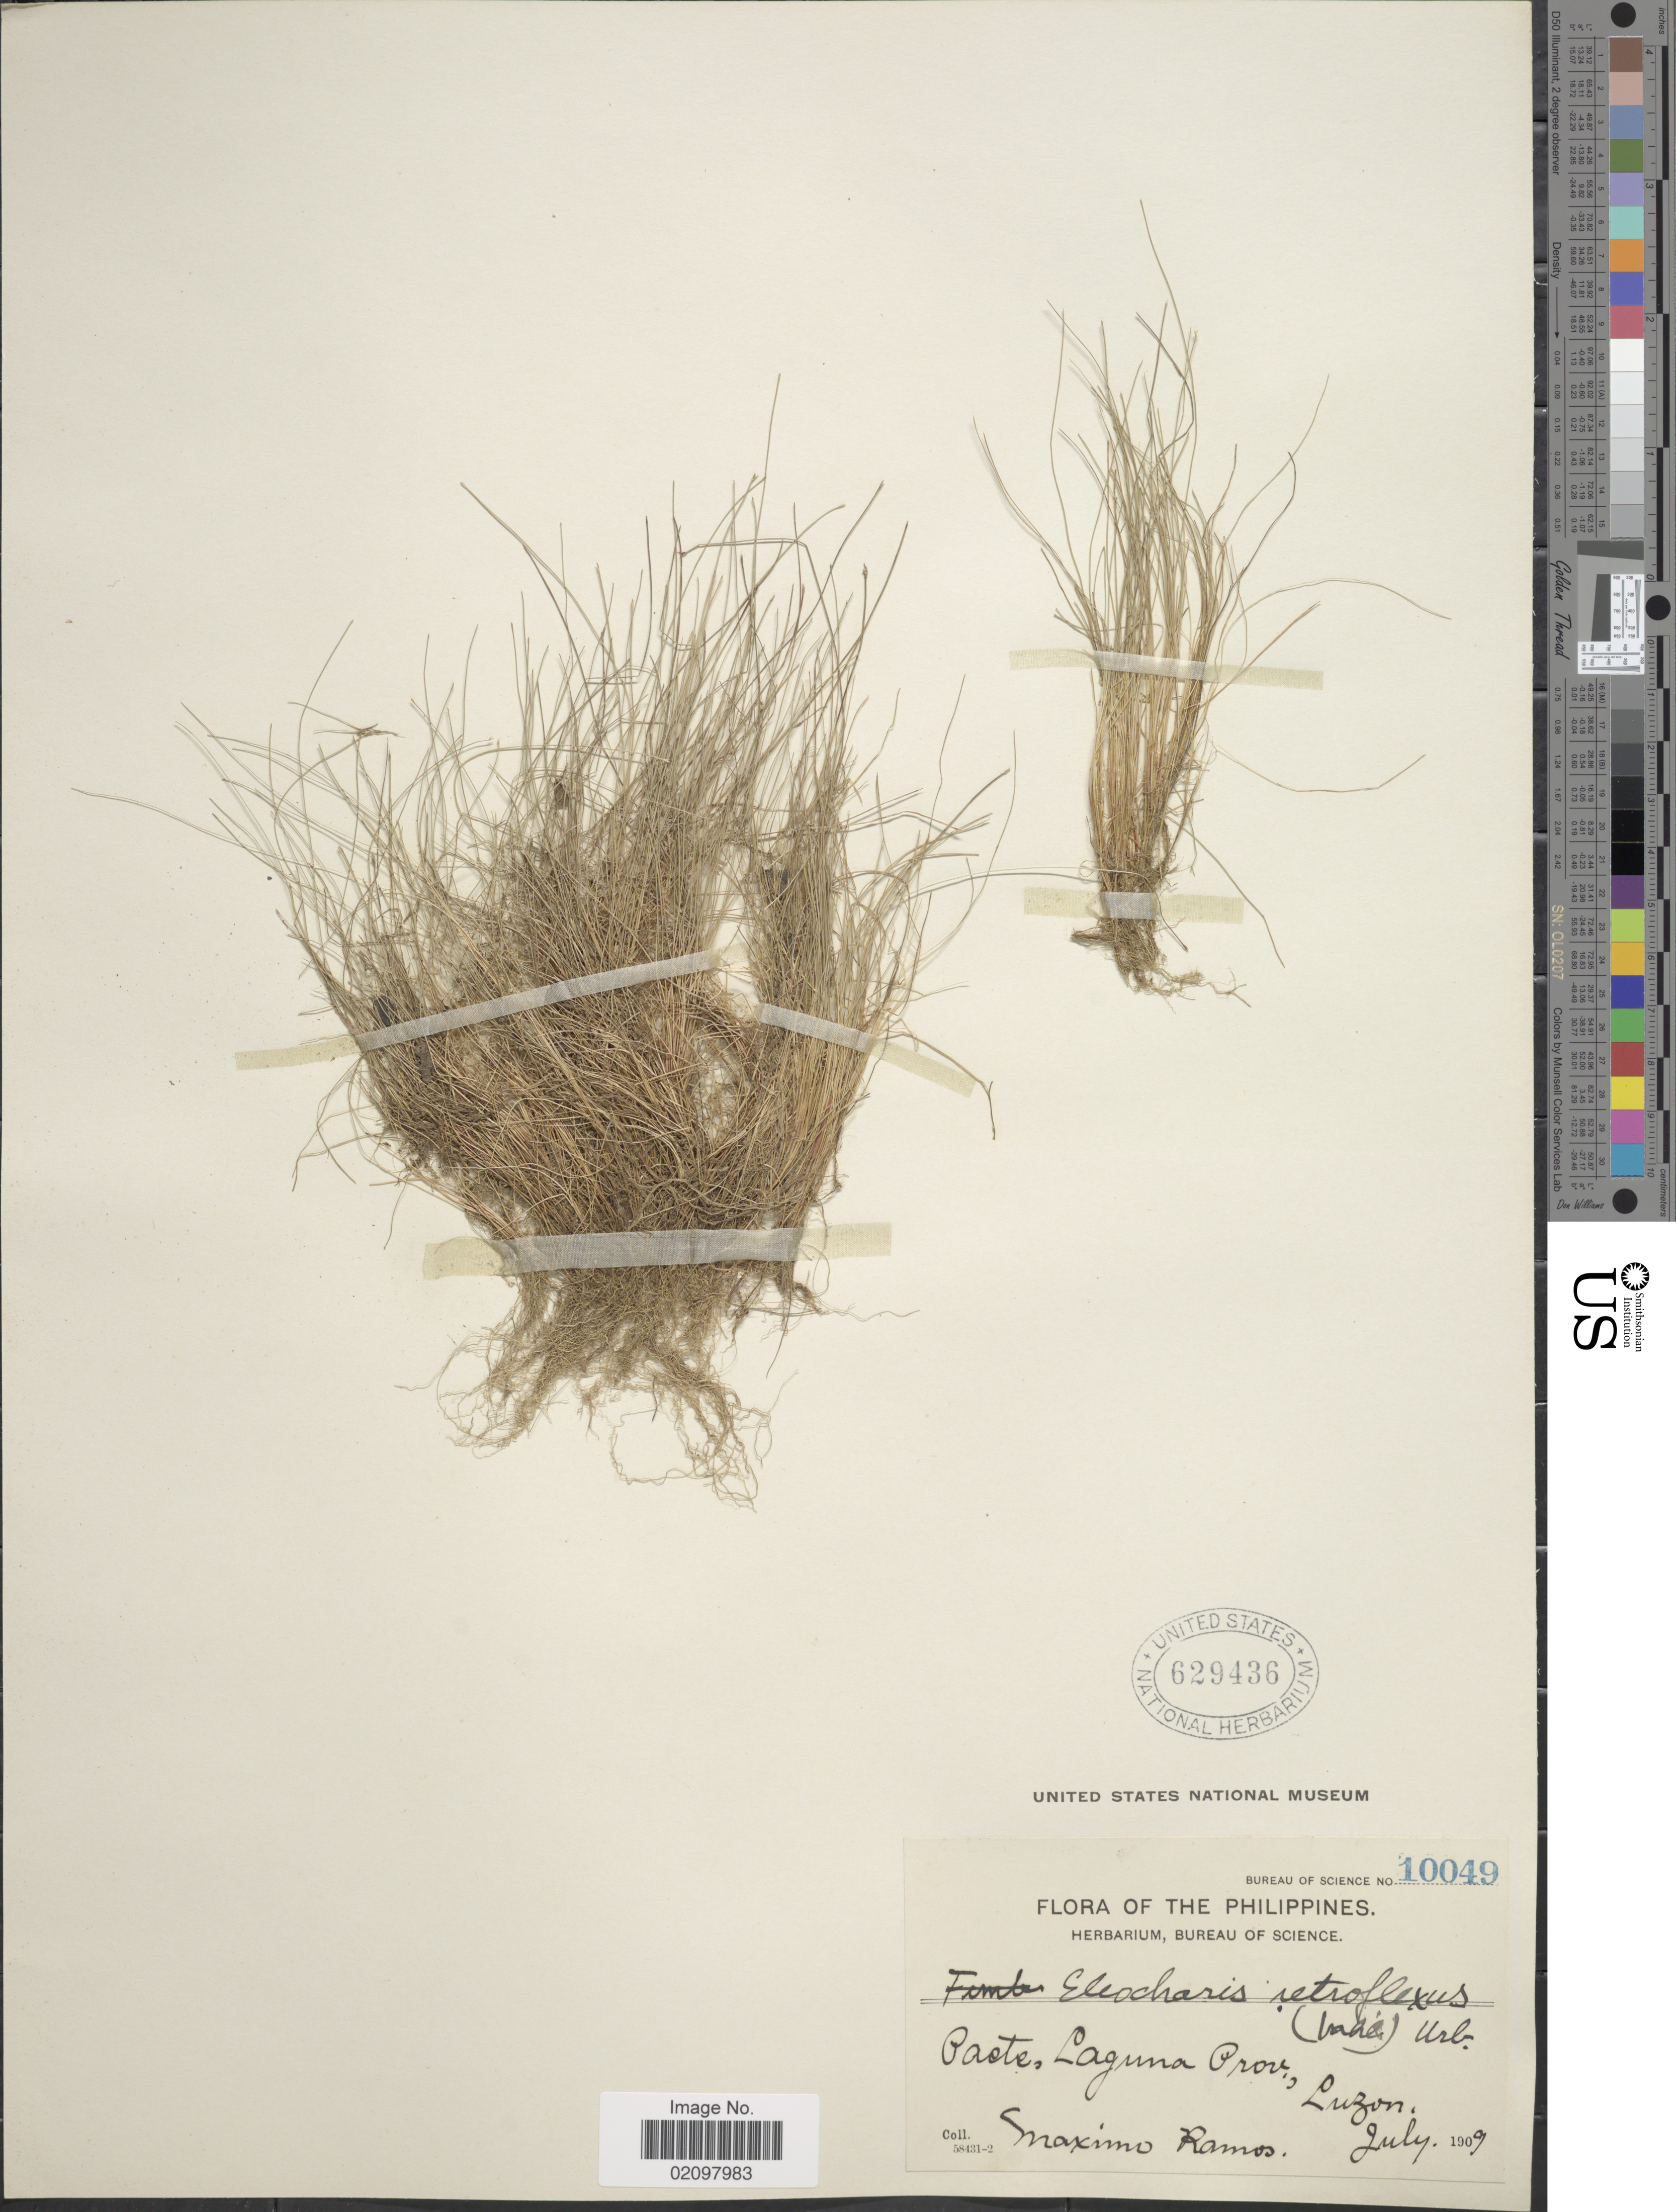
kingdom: Plantae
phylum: Tracheophyta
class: Liliopsida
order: Poales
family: Cyperaceae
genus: Eleocharis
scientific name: Eleocharis retroflexa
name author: (Poir.) Urb.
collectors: M. Ramos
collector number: Bureau of Science 10049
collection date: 1909-07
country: Philippines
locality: Paste, Laguna Prov., Luzon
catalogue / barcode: US 629436